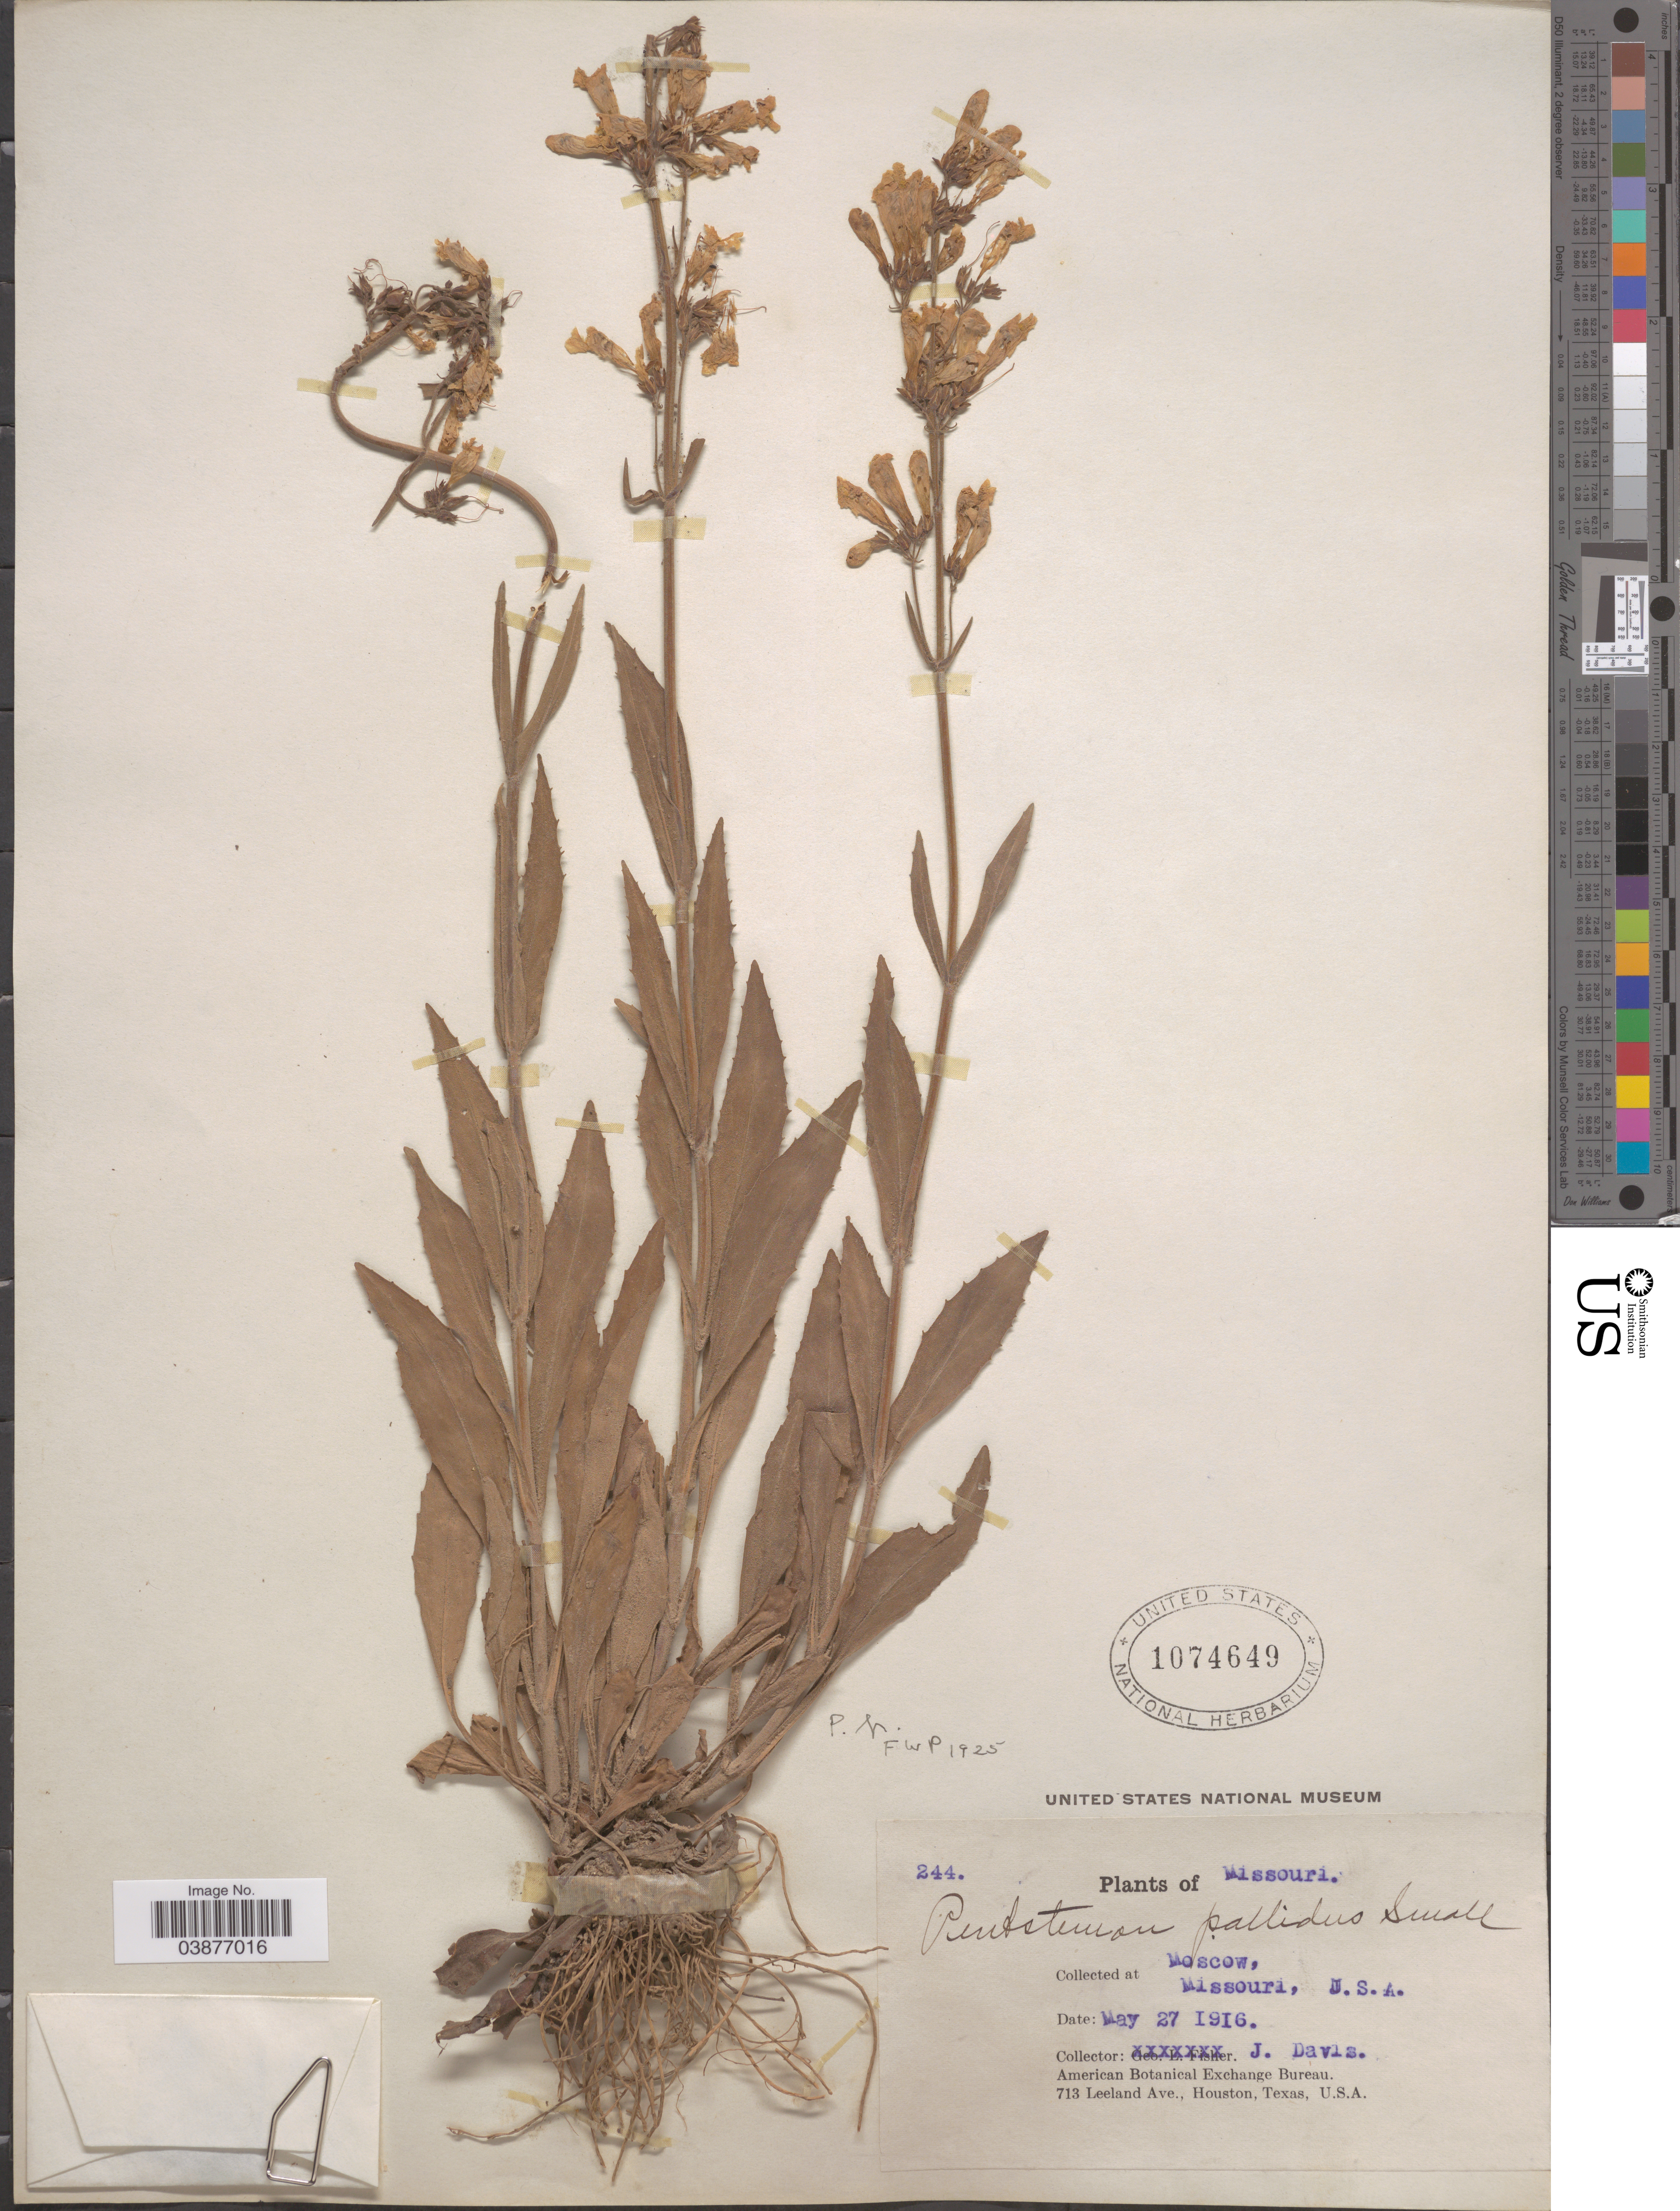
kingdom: Plantae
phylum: Tracheophyta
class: Magnoliopsida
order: Lamiales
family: Plantaginaceae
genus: Penstemon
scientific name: Penstemon pallidus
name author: Small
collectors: J. Davis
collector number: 244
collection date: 1916-05-27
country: United States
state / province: Missouri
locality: Moscow.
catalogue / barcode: US 1074649